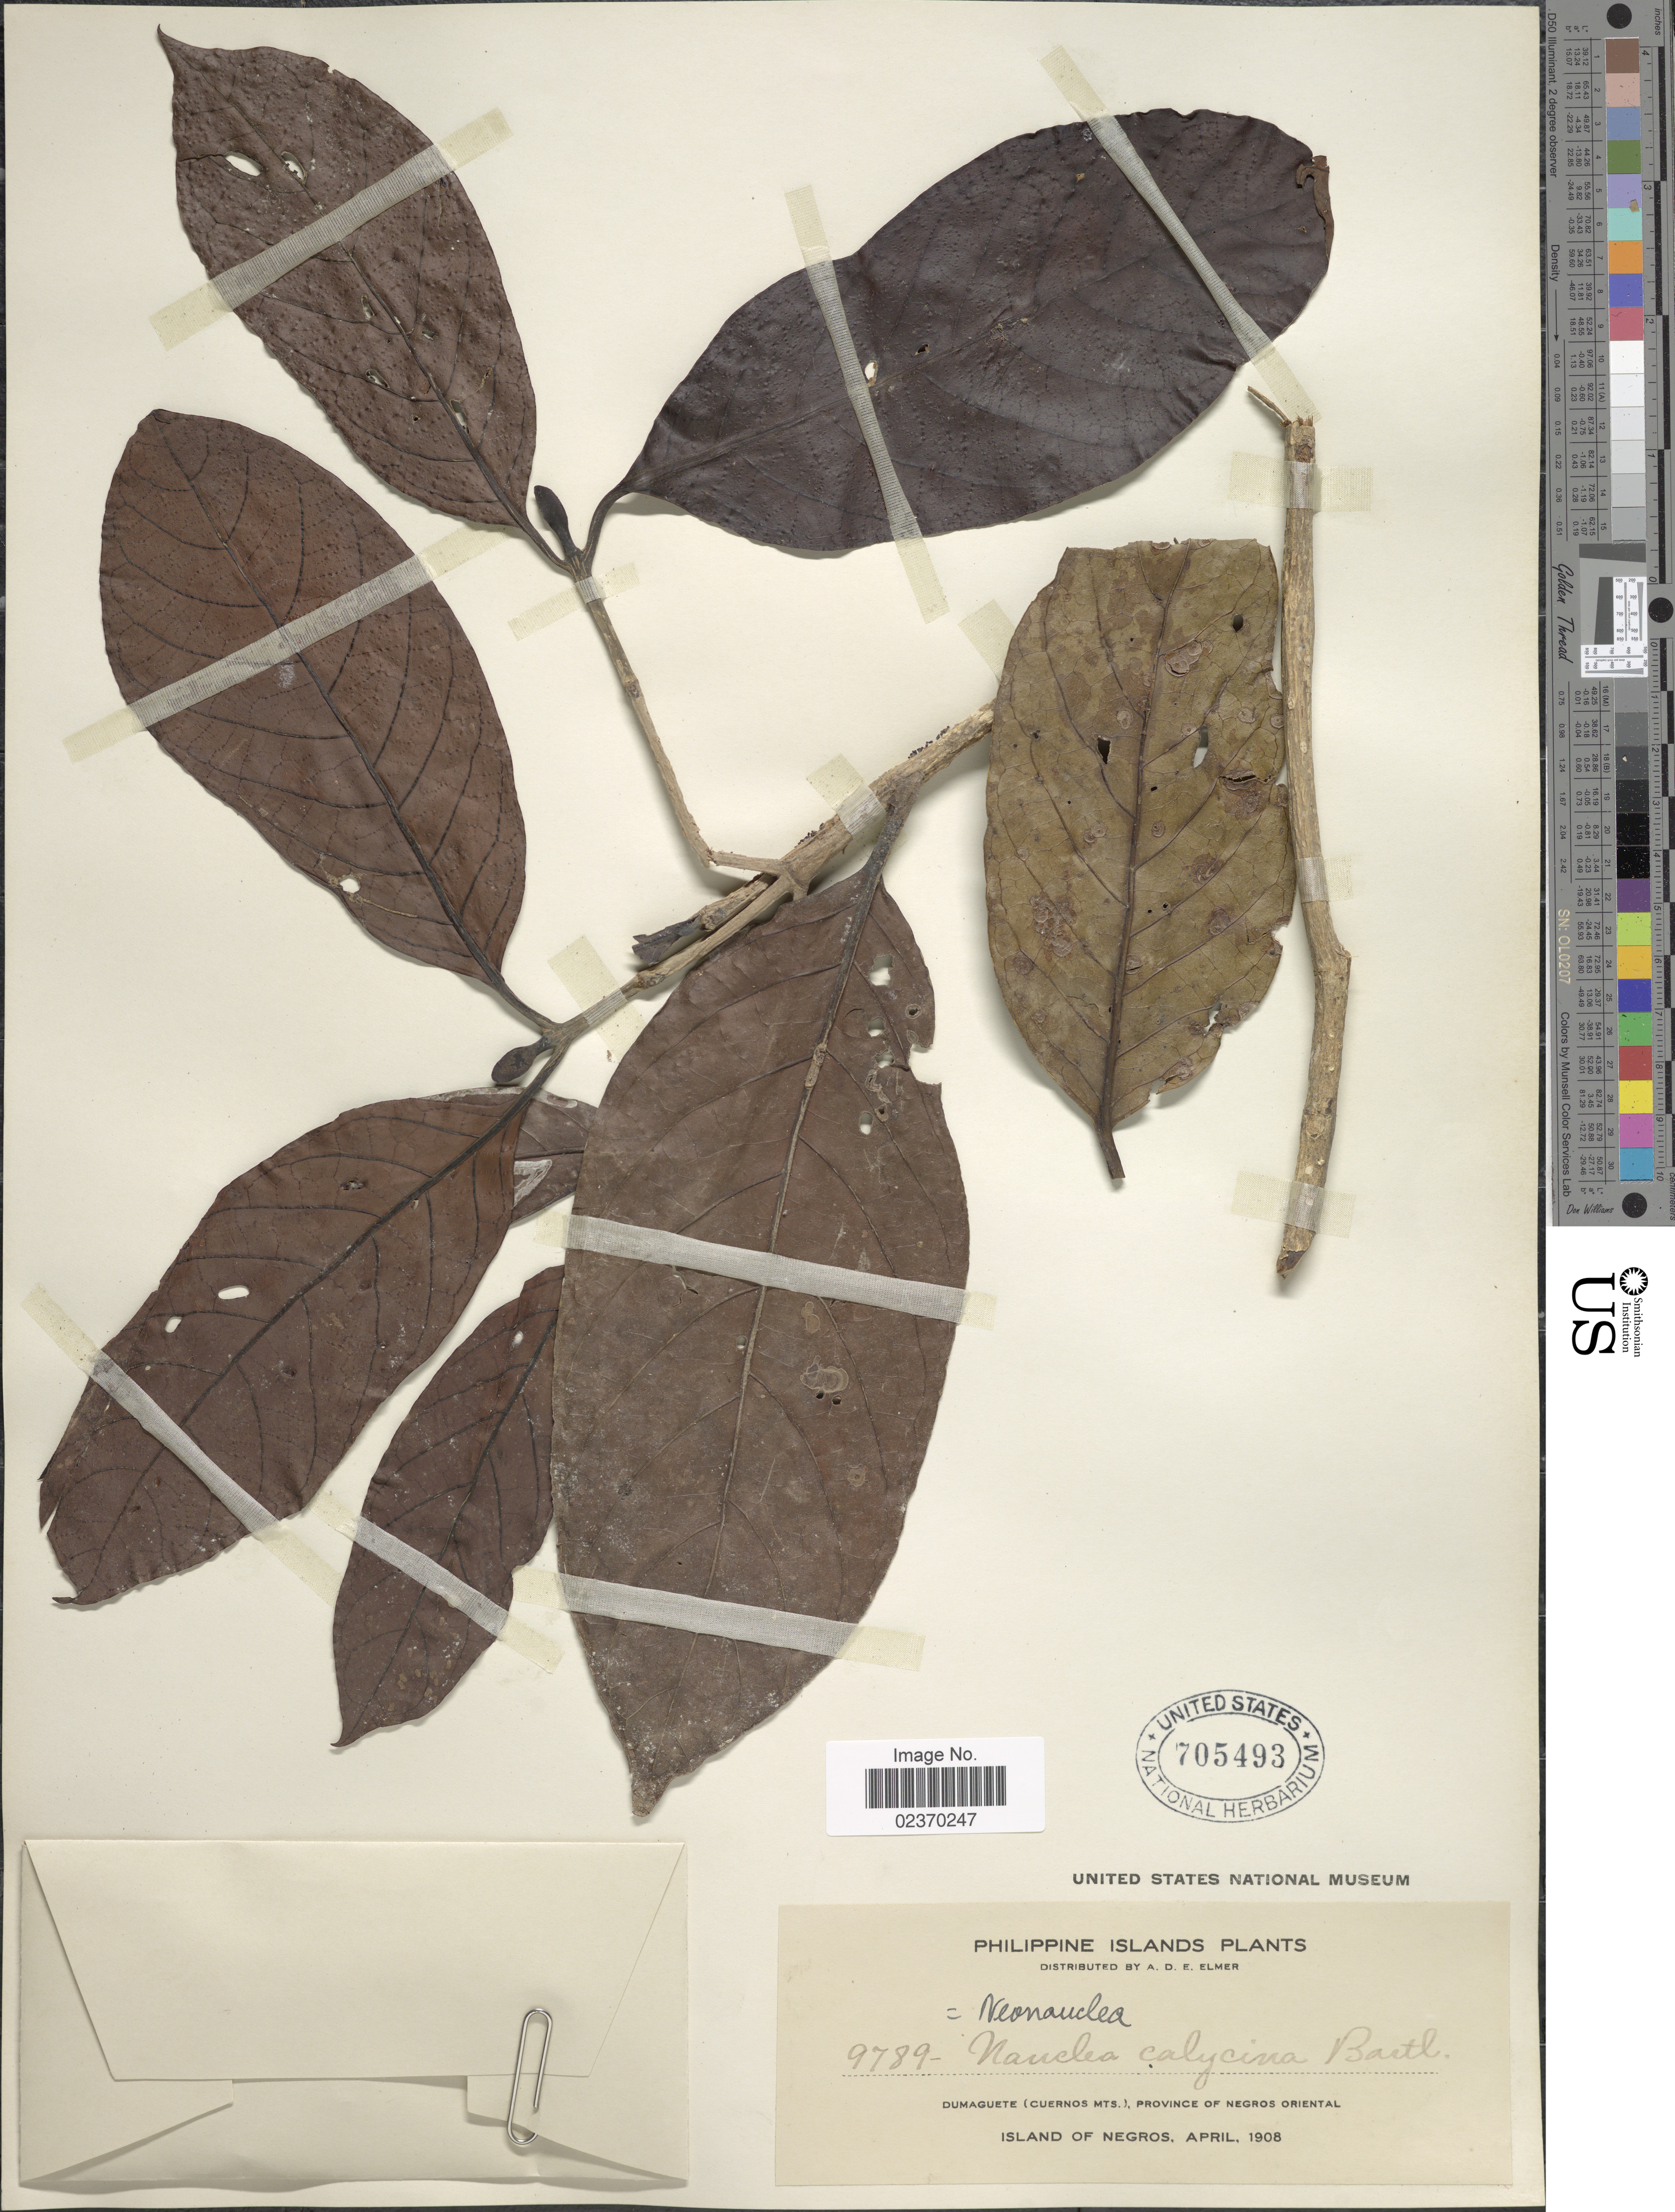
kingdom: Plantae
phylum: Tracheophyta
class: Magnoliopsida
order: Gentianales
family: Rubiaceae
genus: Neonauclea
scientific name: Neonauclea calycina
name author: (Bartl. ex DC.) Merr.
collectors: A. D. E. Elmer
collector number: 9789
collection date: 1908-04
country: Philippines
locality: Philippine Islands, Dumaguete (Cuernos Mts)., Province Negros Oriental, Island of Negros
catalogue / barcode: US 705493